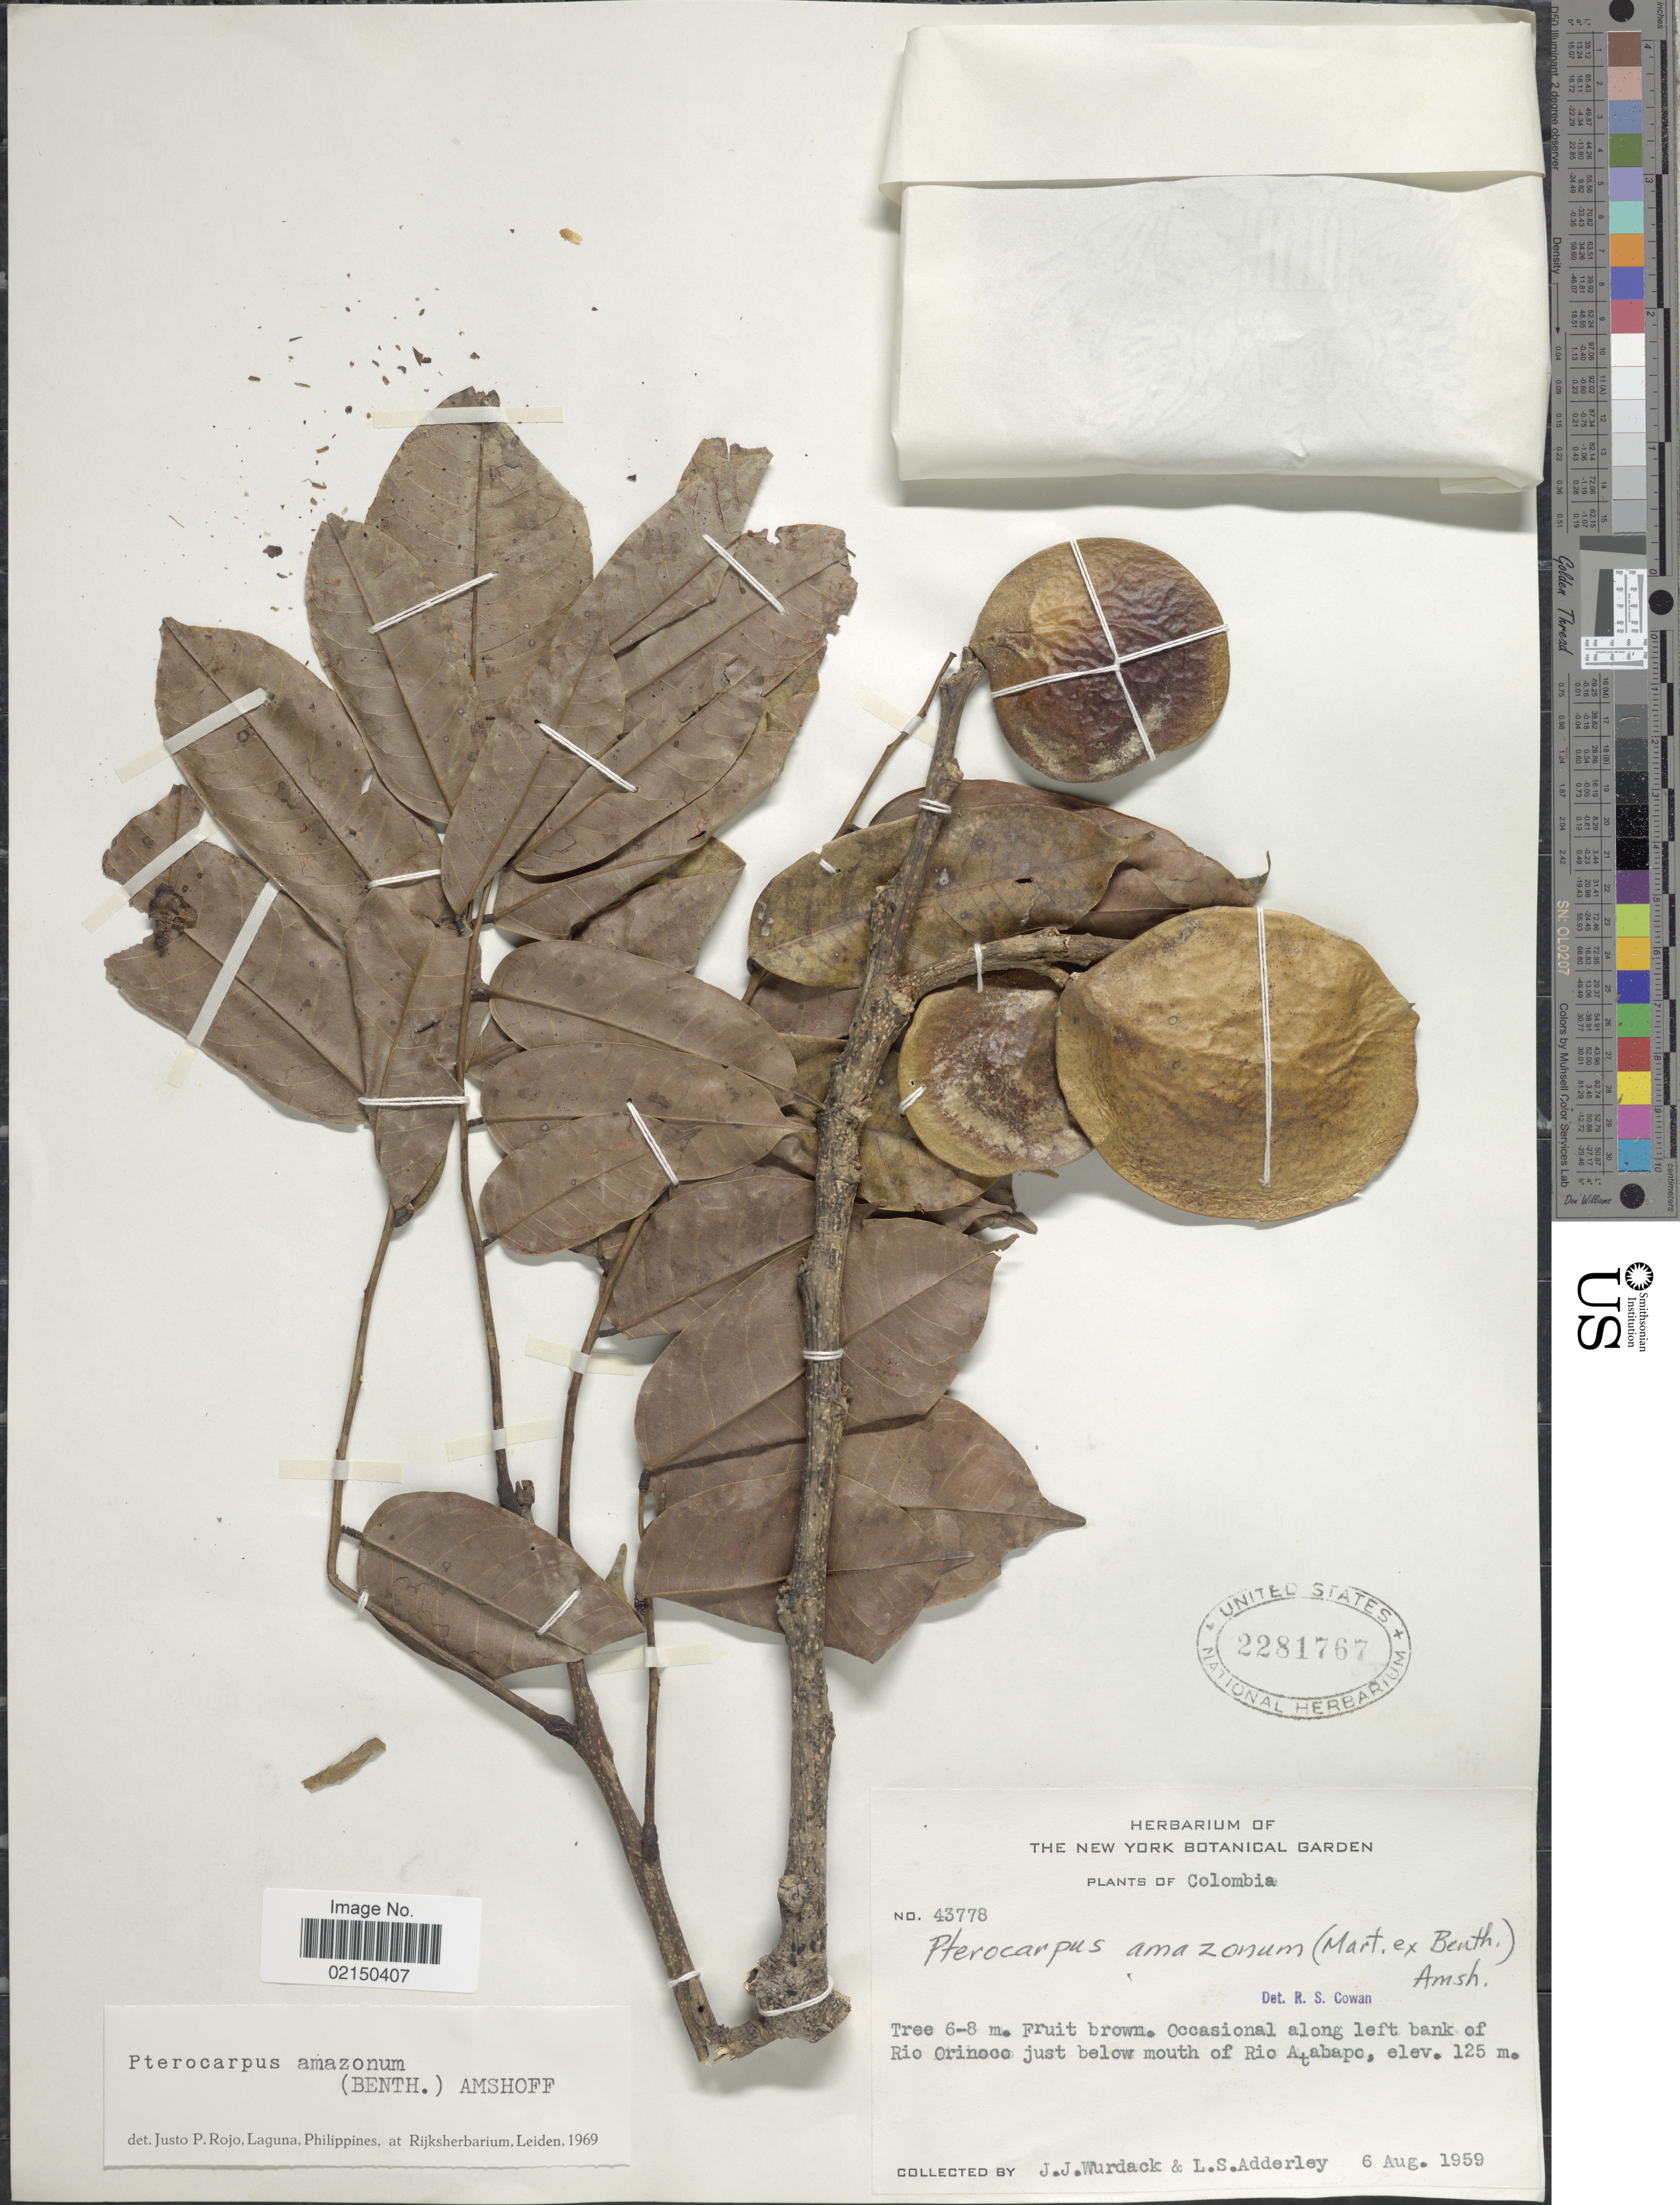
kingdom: Plantae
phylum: Tracheophyta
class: Magnoliopsida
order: Fabales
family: Fabaceae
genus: Pterocarpus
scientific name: Pterocarpus amazonum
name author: (Benth.) Amshoff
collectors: J. J. Wurdack & L. S. Adderley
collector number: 43778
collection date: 1959-08-06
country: Colombia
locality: Occasional along left bank of rio Orinoco just below mouth of Rio Atabapo.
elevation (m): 125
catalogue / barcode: US 2281767